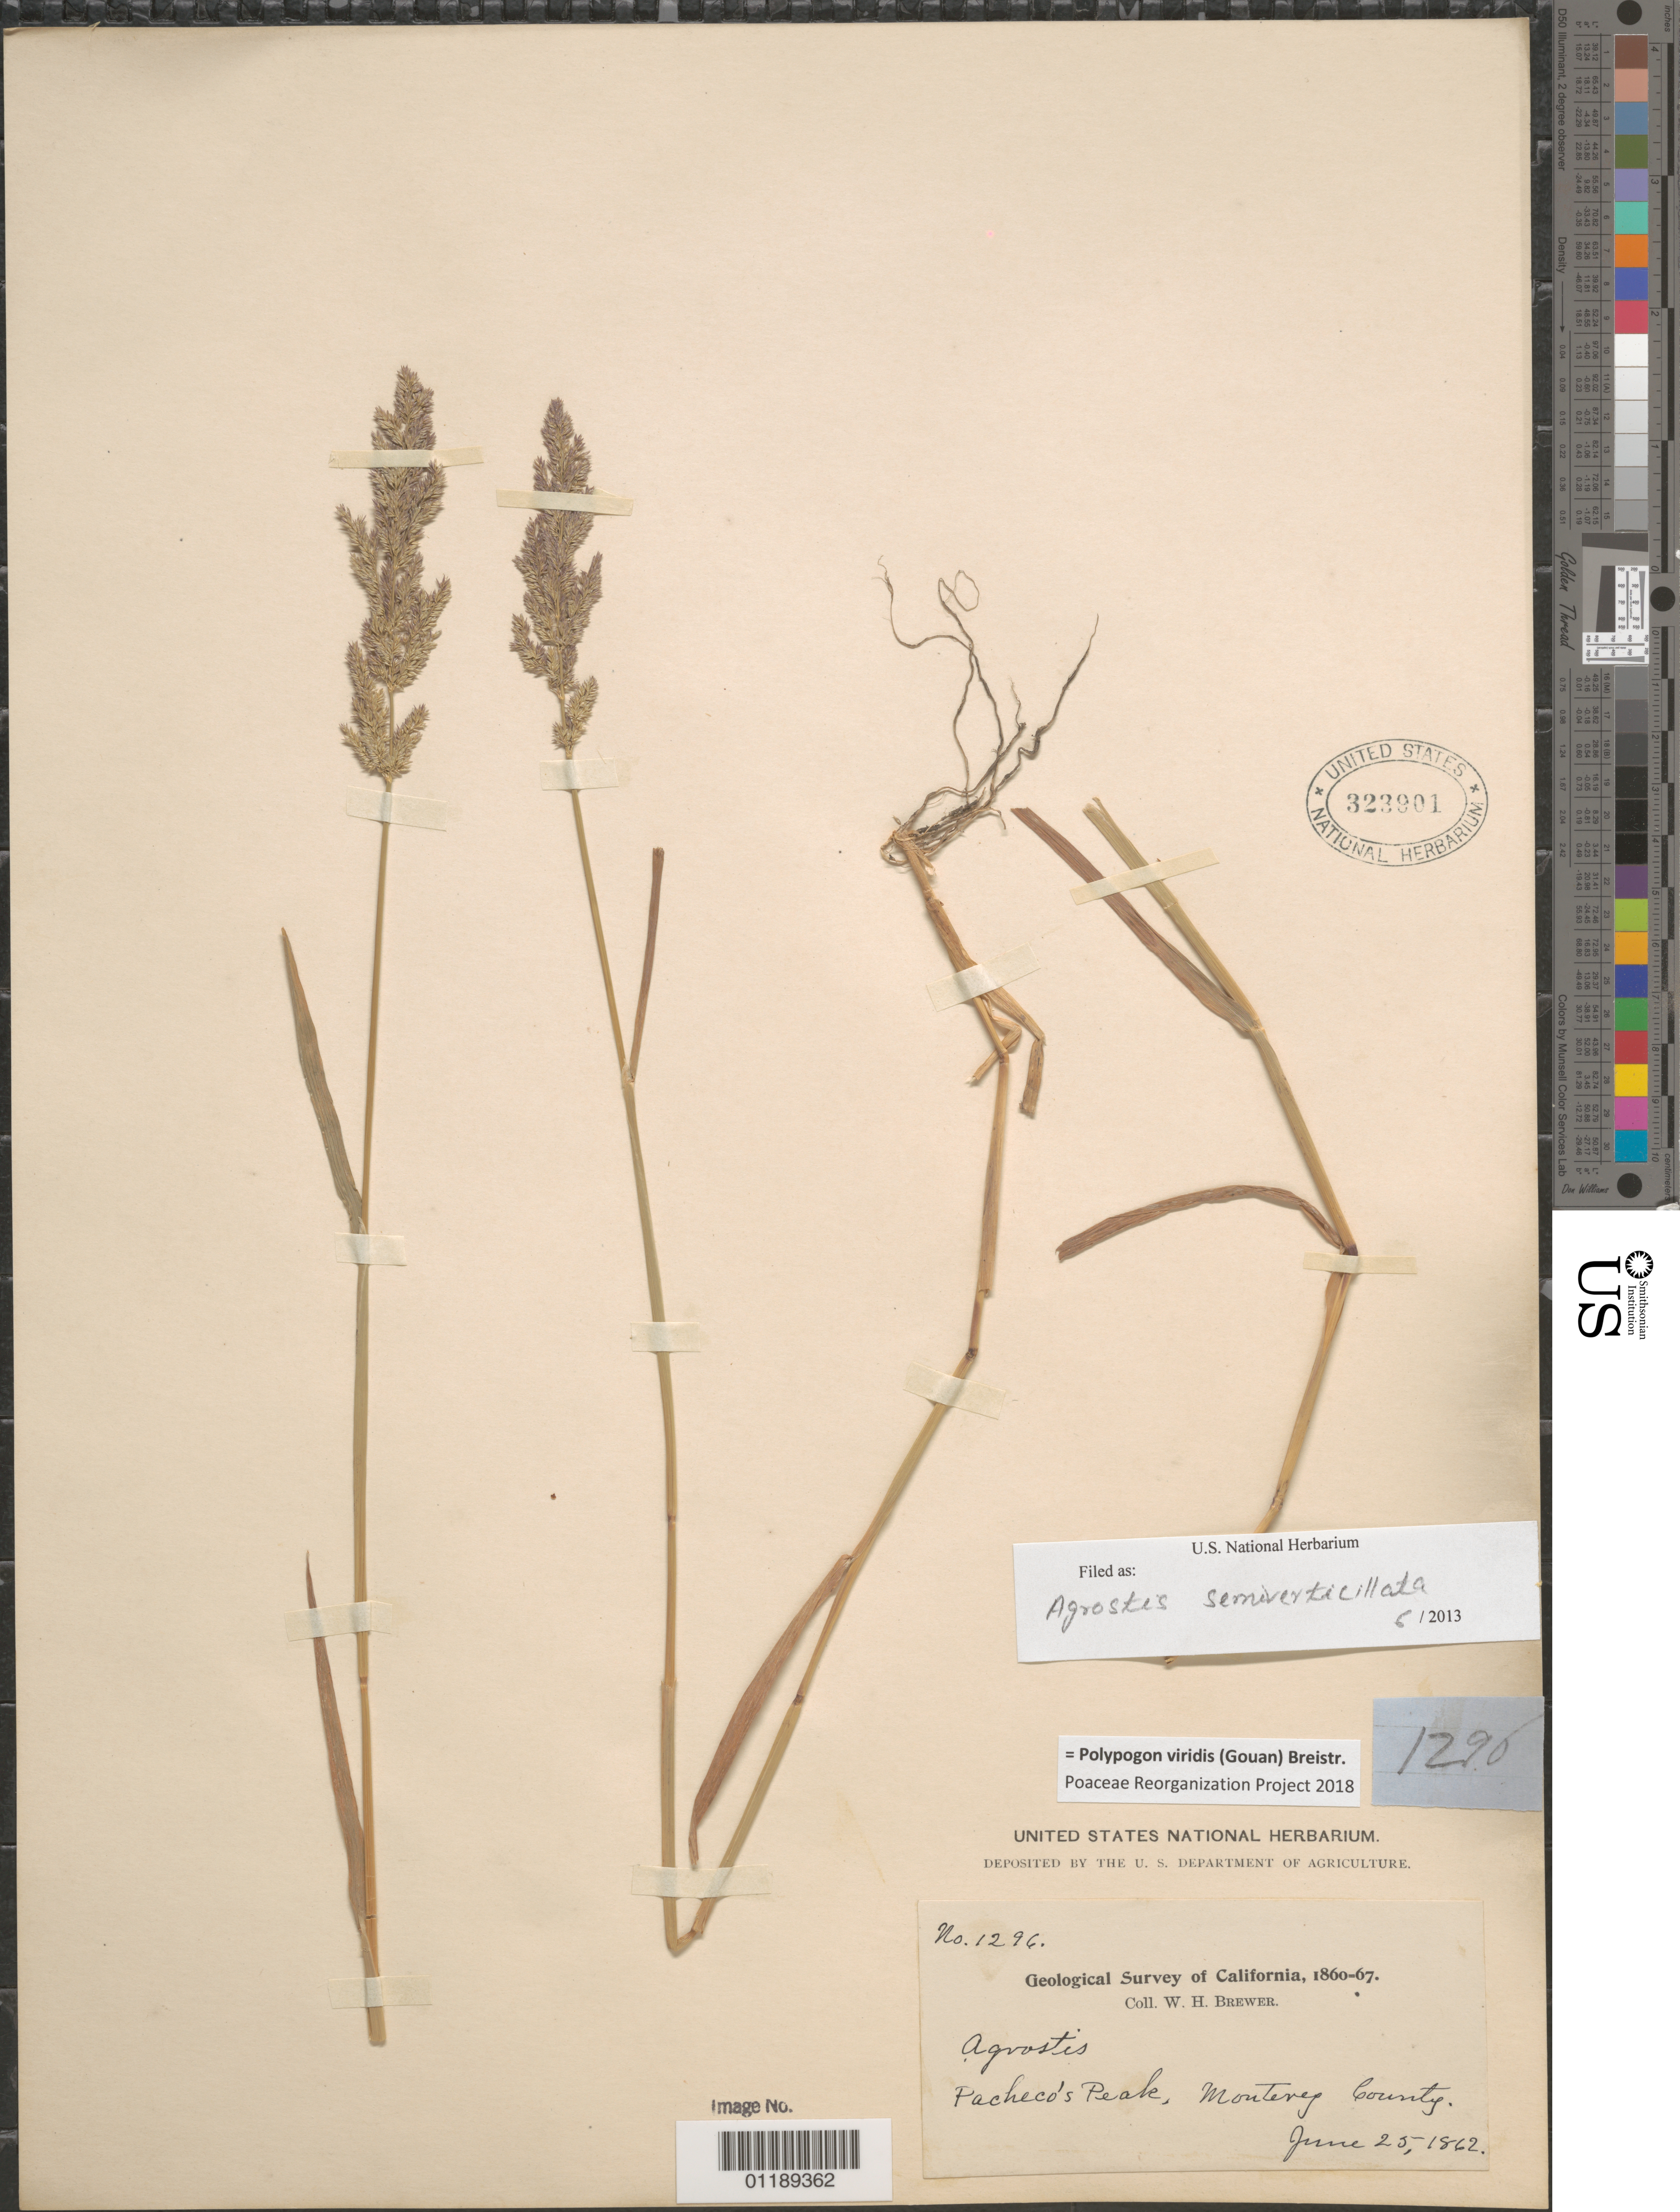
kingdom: Plantae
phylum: Tracheophyta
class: Liliopsida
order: Poales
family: Poaceae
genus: Polypogon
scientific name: Polypogon viridis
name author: (Gouan) Breistroffer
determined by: Poaceae Reorganization Project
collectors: W. H. Brewer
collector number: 1296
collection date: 1862-06-25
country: United States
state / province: California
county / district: Monterey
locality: Pacheco's Peak.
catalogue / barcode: US 323901